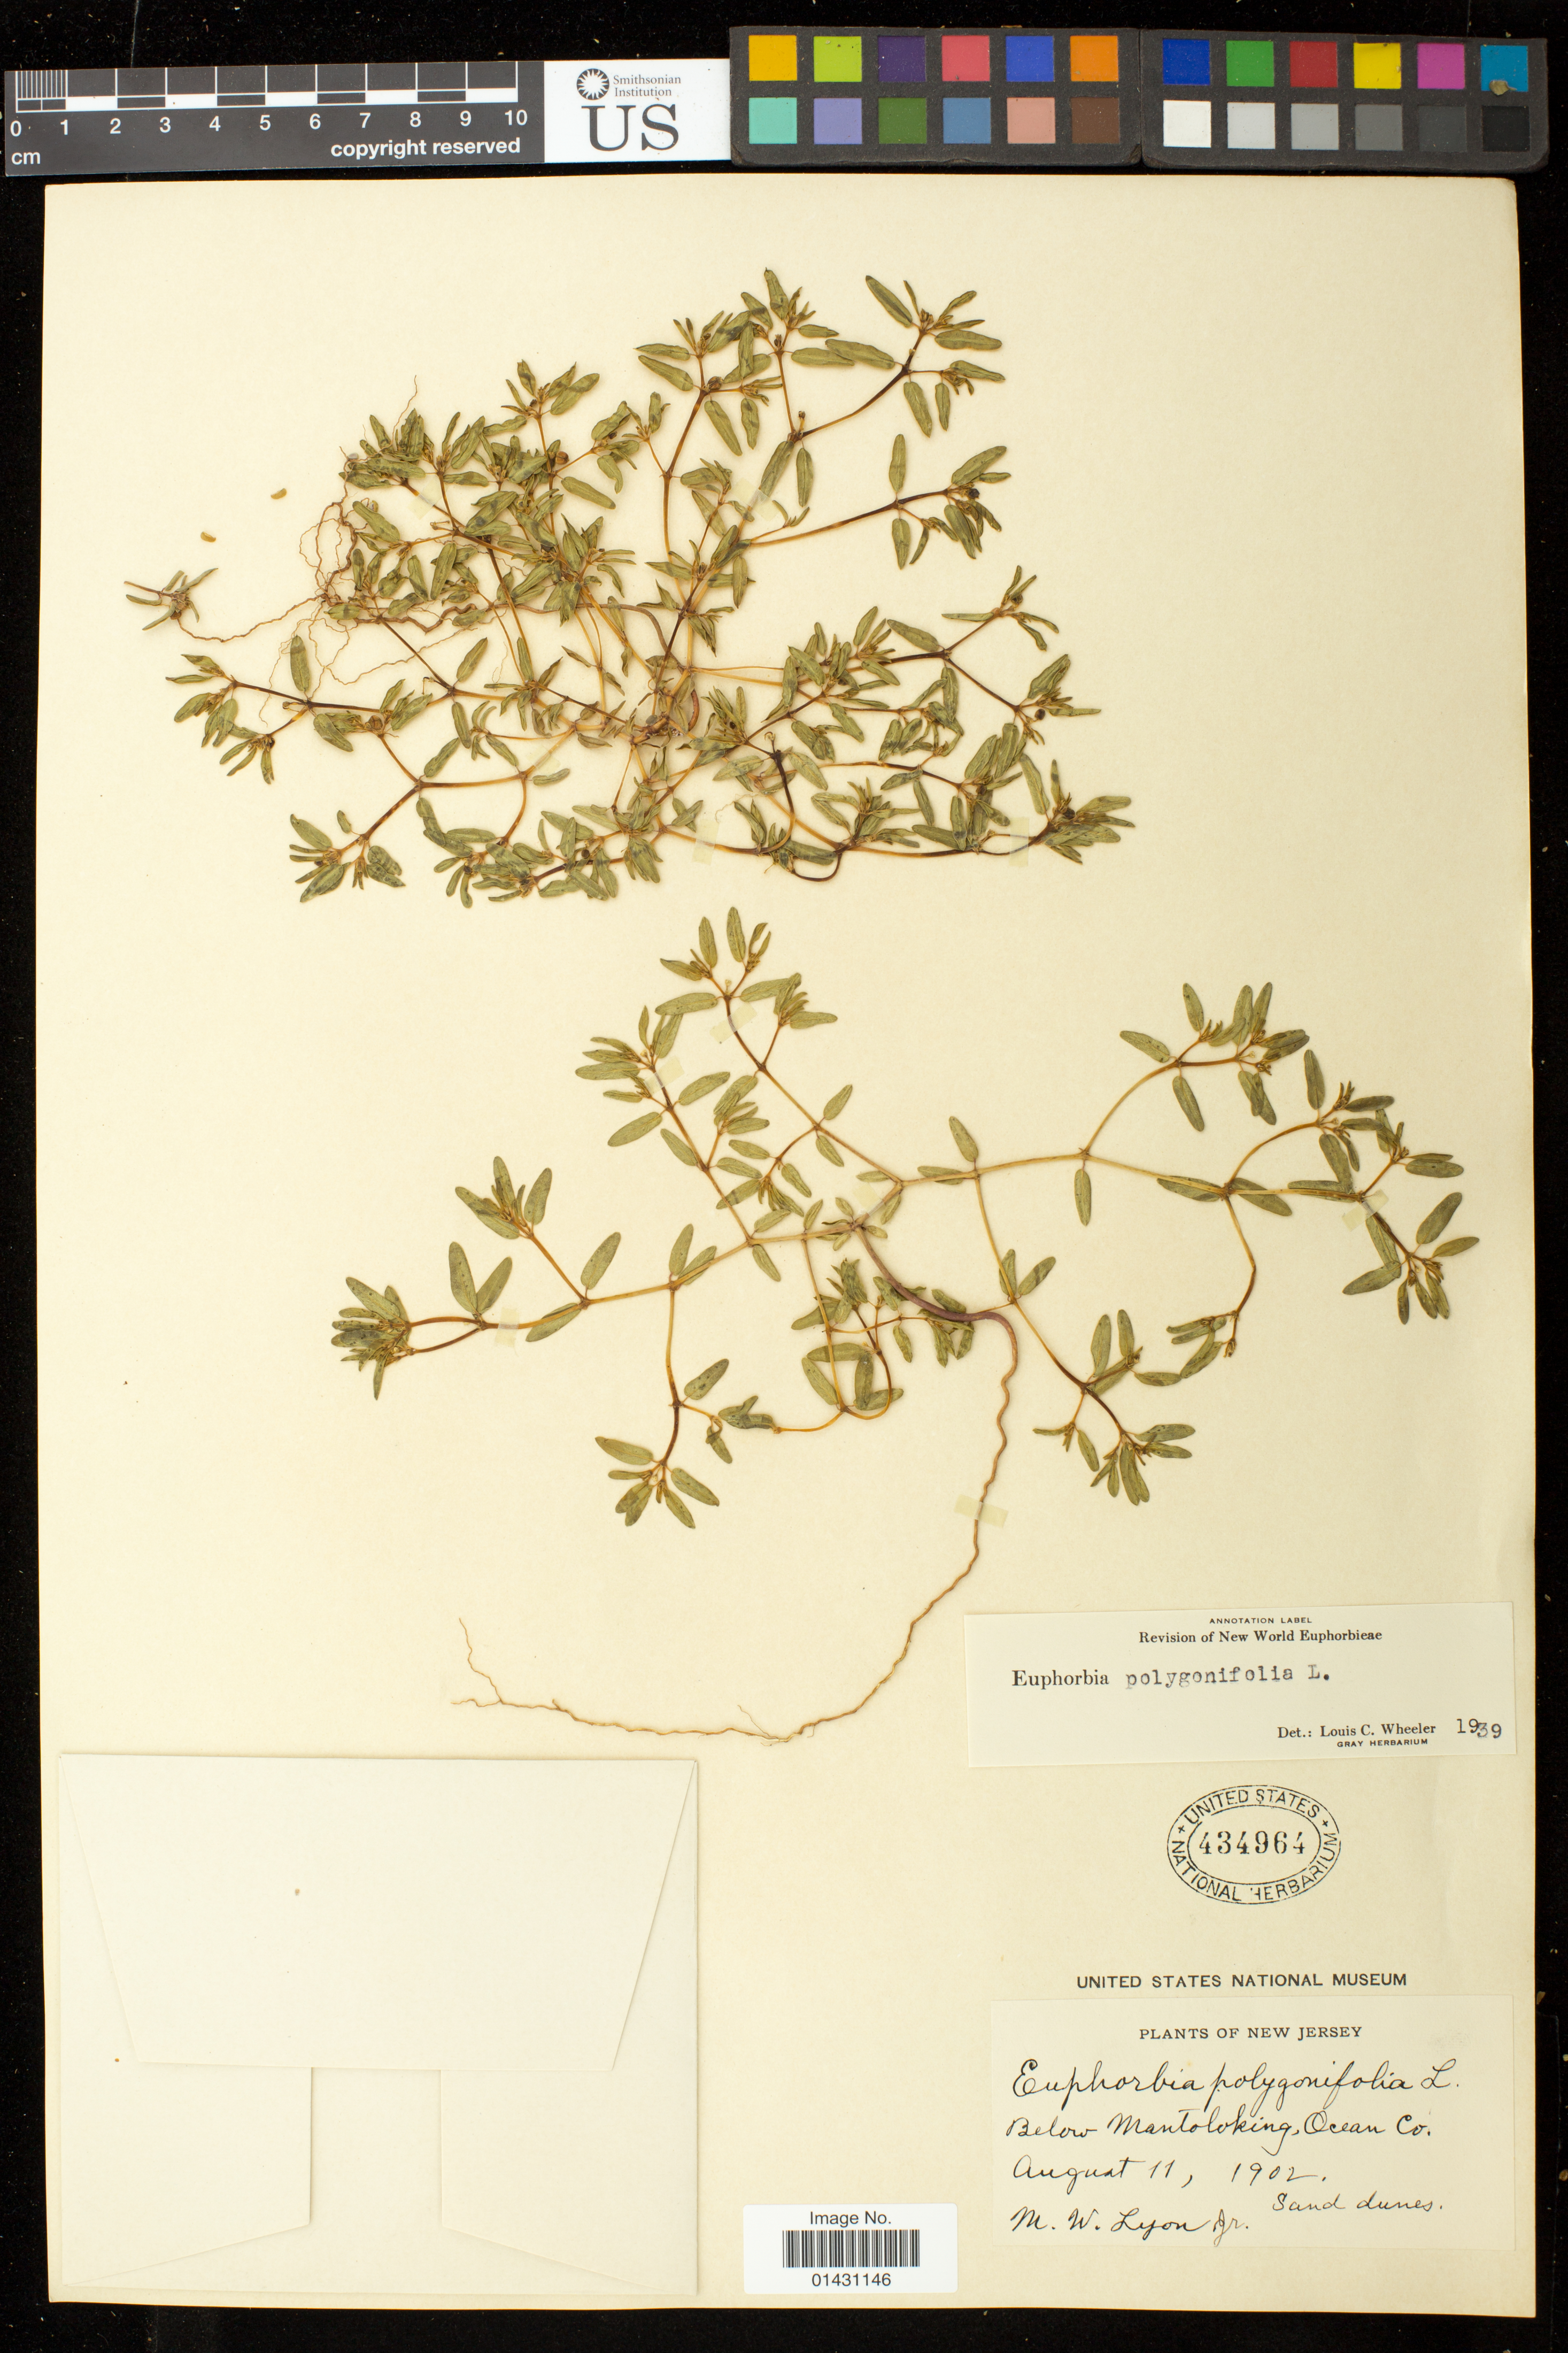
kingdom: Plantae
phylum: Tracheophyta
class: Magnoliopsida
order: Malpighiales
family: Euphorbiaceae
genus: Euphorbia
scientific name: Euphorbia polygonifolia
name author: L.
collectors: M. W. Lyon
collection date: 1902-08-11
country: United States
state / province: New Jersey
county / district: Ocean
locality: Below Mantoloking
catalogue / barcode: US 434964